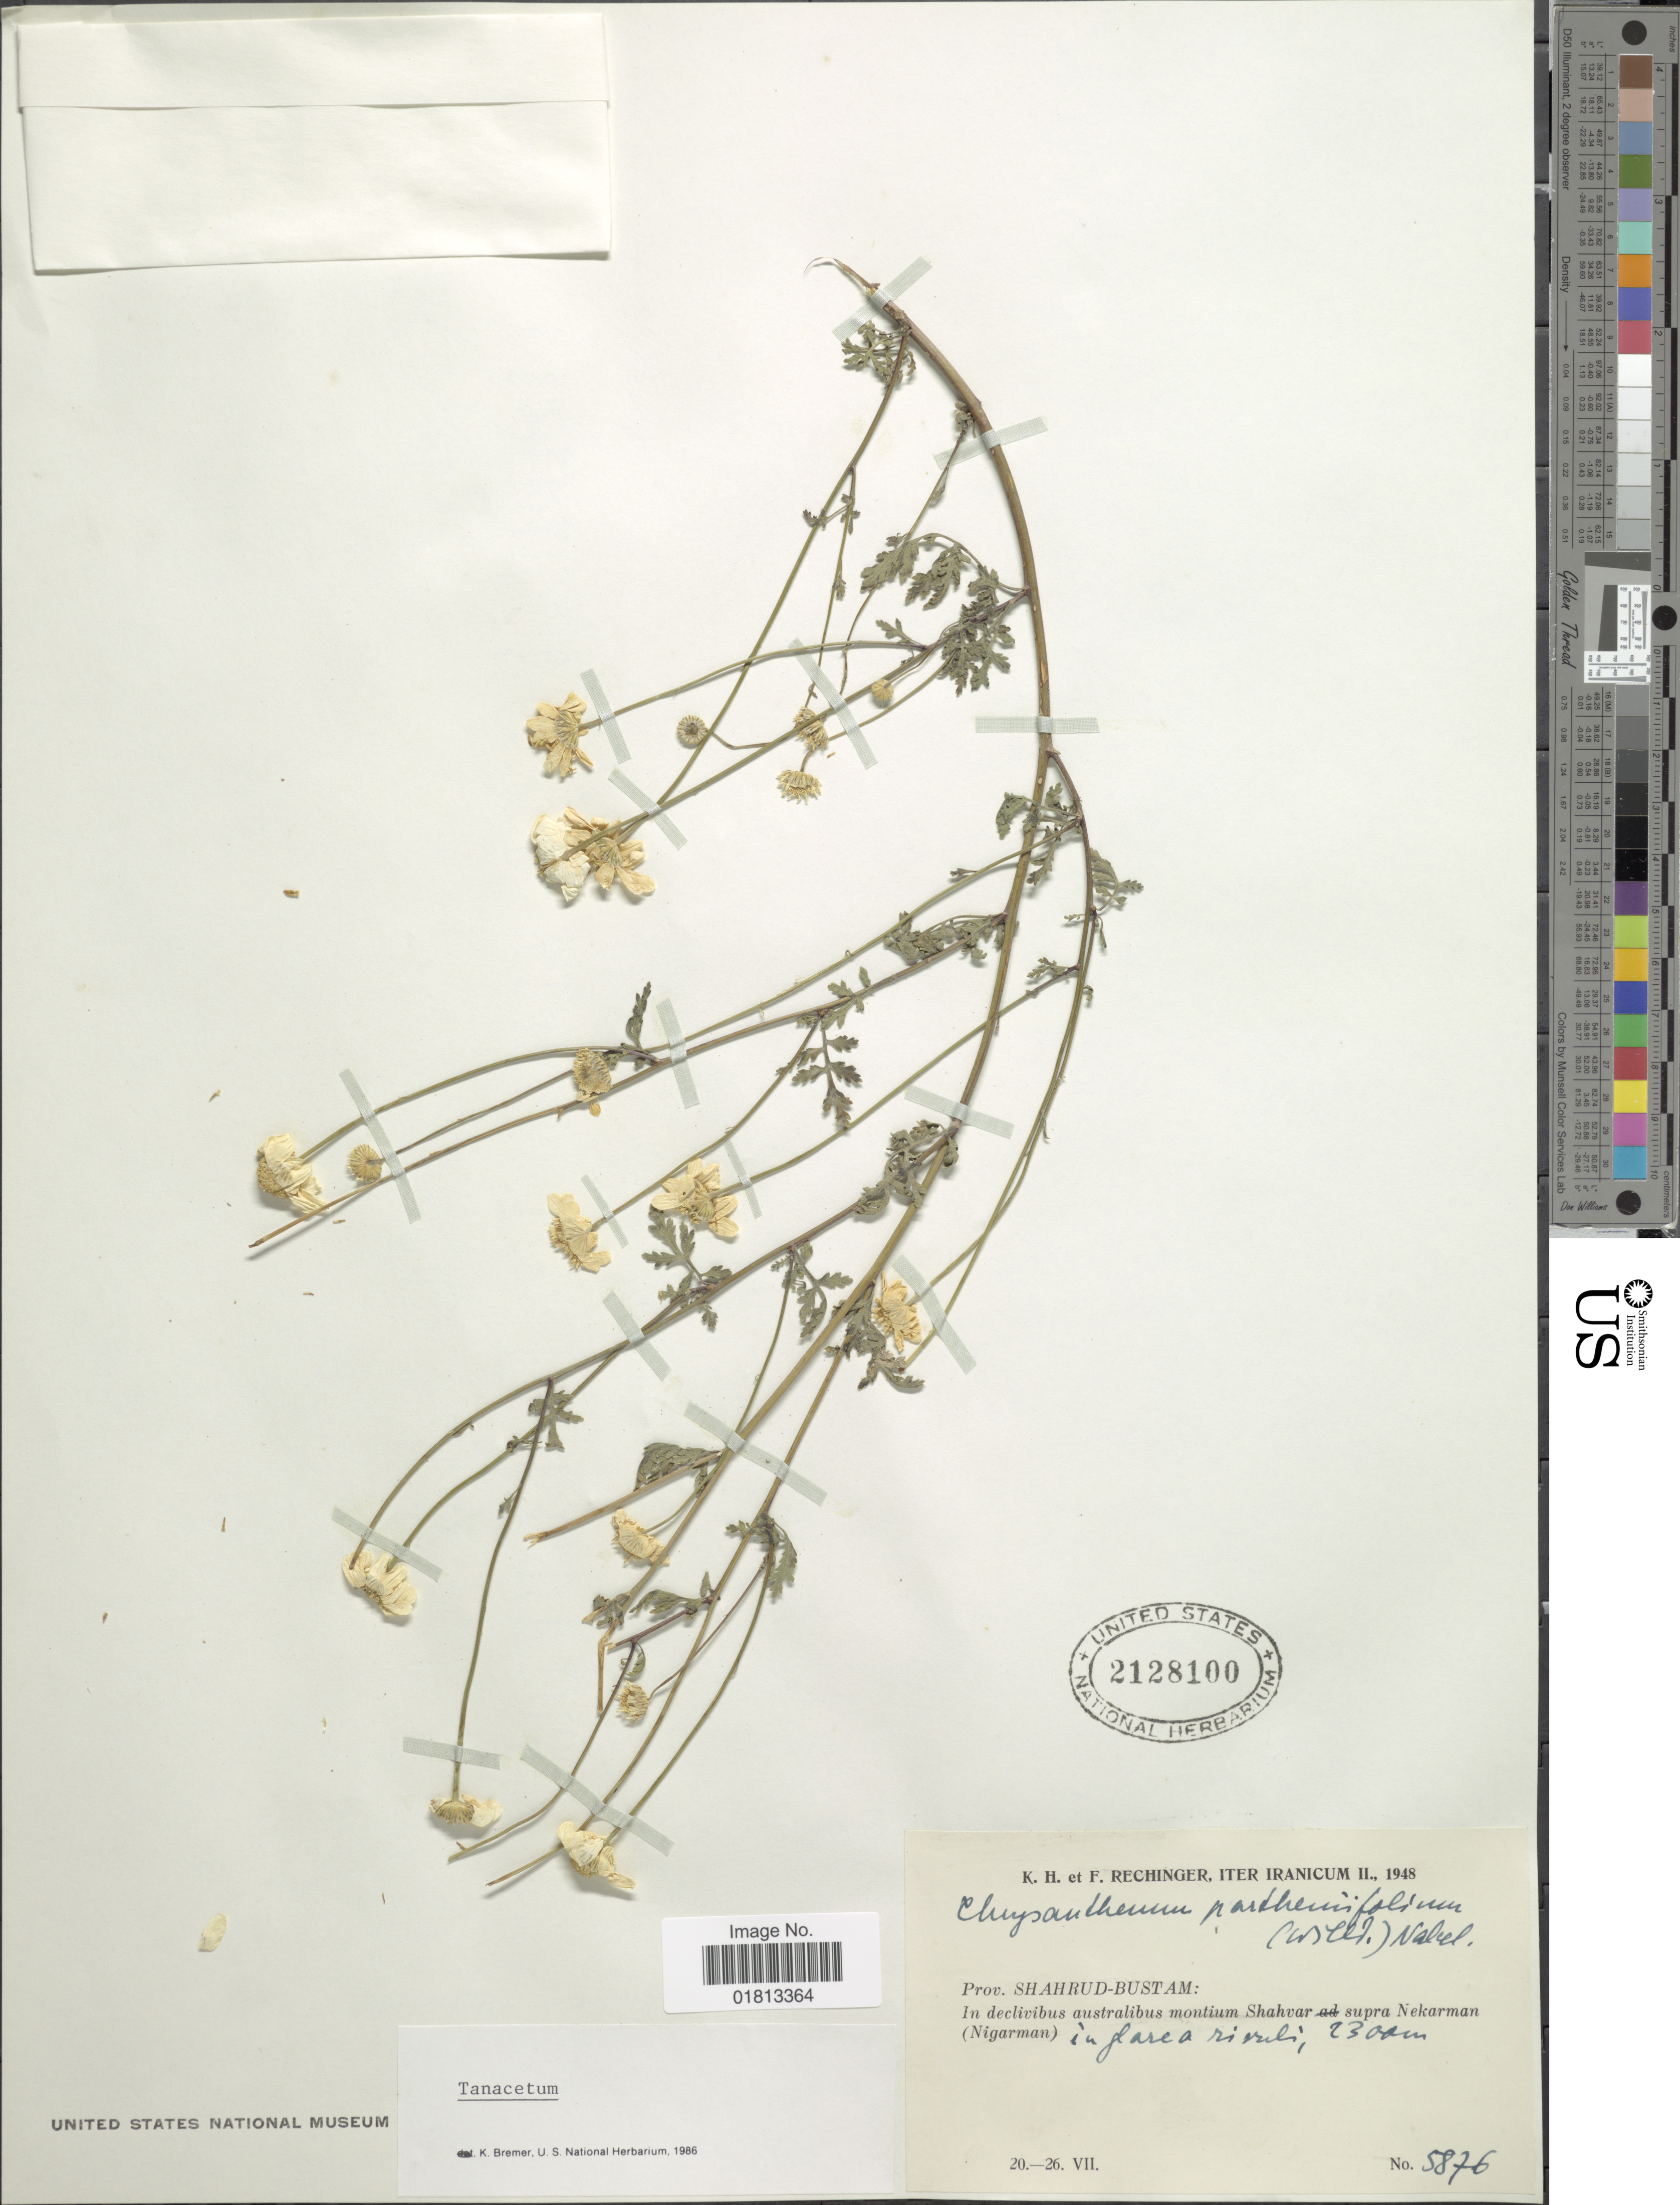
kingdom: Plantae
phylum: Tracheophyta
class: Magnoliopsida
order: Asterales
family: Asteraceae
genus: Tanacetum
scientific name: Tanacetum partheniifolium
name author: (Willd.) Sch. Bip.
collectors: K. H. Rechinger & F. Rechinger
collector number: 5876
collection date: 1948-07-20/1948-07-26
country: Iran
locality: Iter Iranicum, Prov. Shahrud-Bustam: In declivibus australibus montium Shahvar supra Nekarman (Nigarman)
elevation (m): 2300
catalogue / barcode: US 2128100